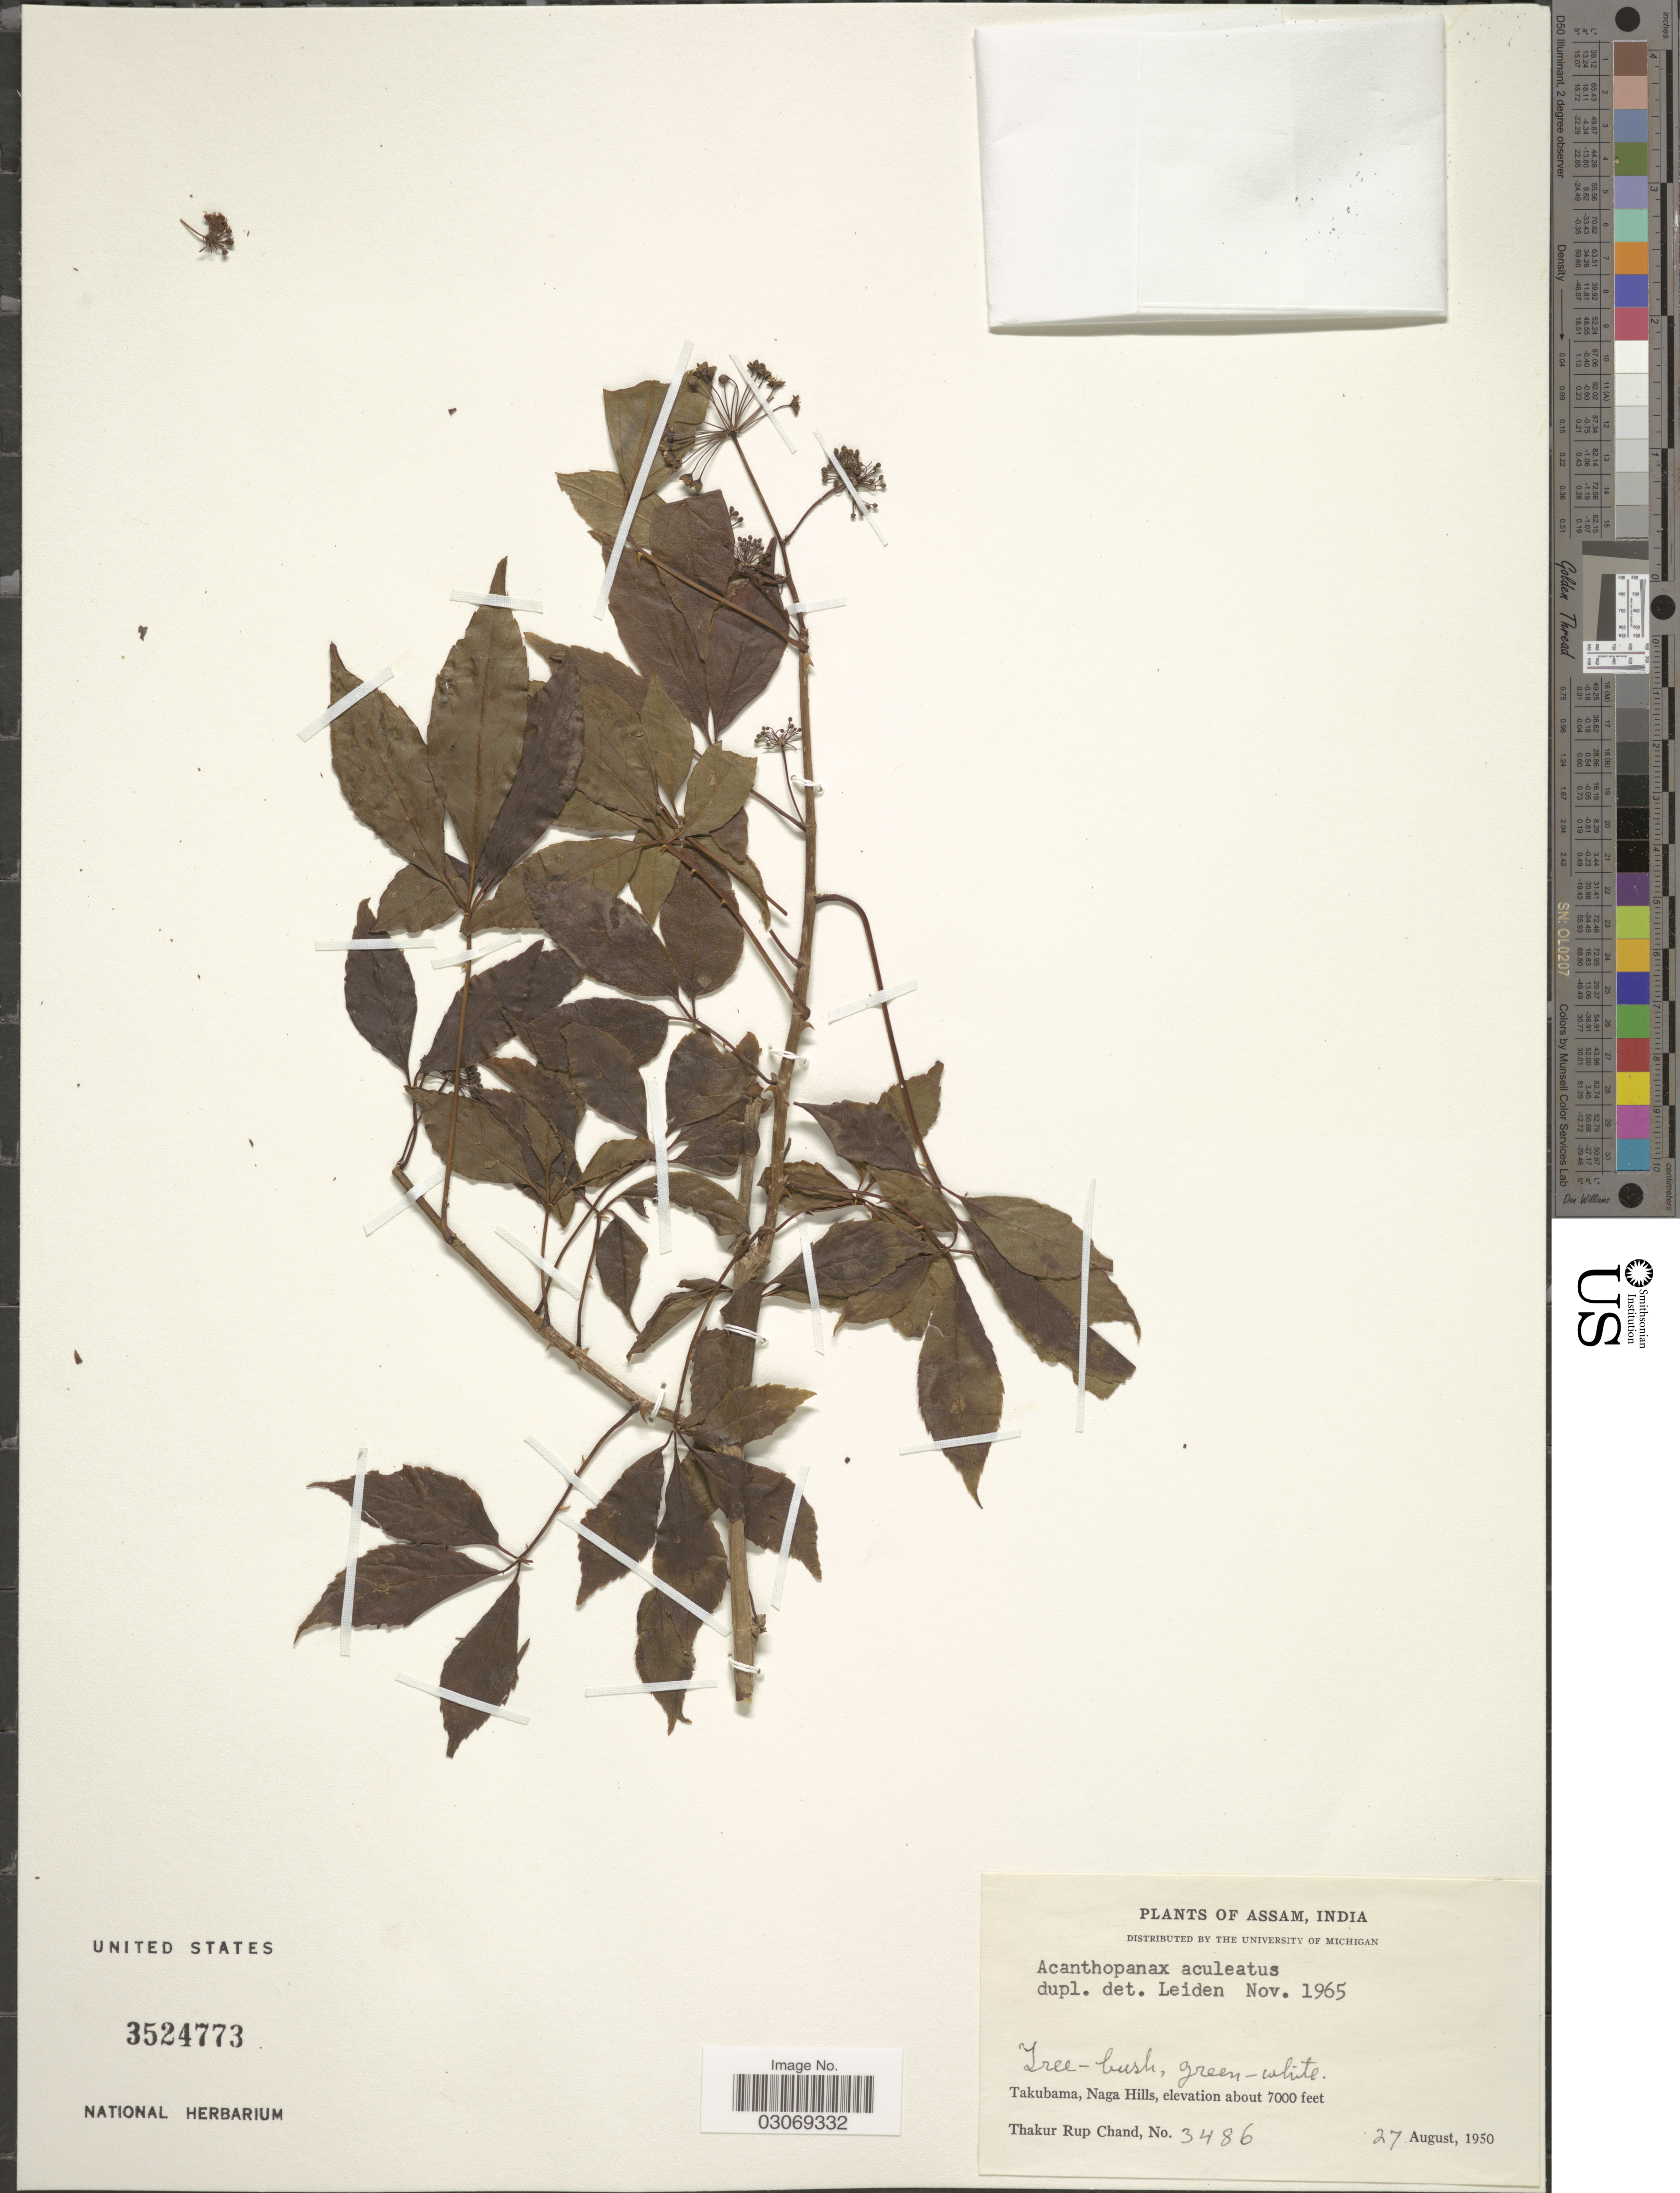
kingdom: Plantae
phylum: Tracheophyta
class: Magnoliopsida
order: Apiales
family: Araliaceae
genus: Eleutherococcus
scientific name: Eleutherococcus trifoliatus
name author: (L.) S.Y. Hu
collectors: T. R. Chand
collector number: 3486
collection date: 1950-08-27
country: India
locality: Takubama, Naga Hills.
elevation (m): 2134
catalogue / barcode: US 3524773